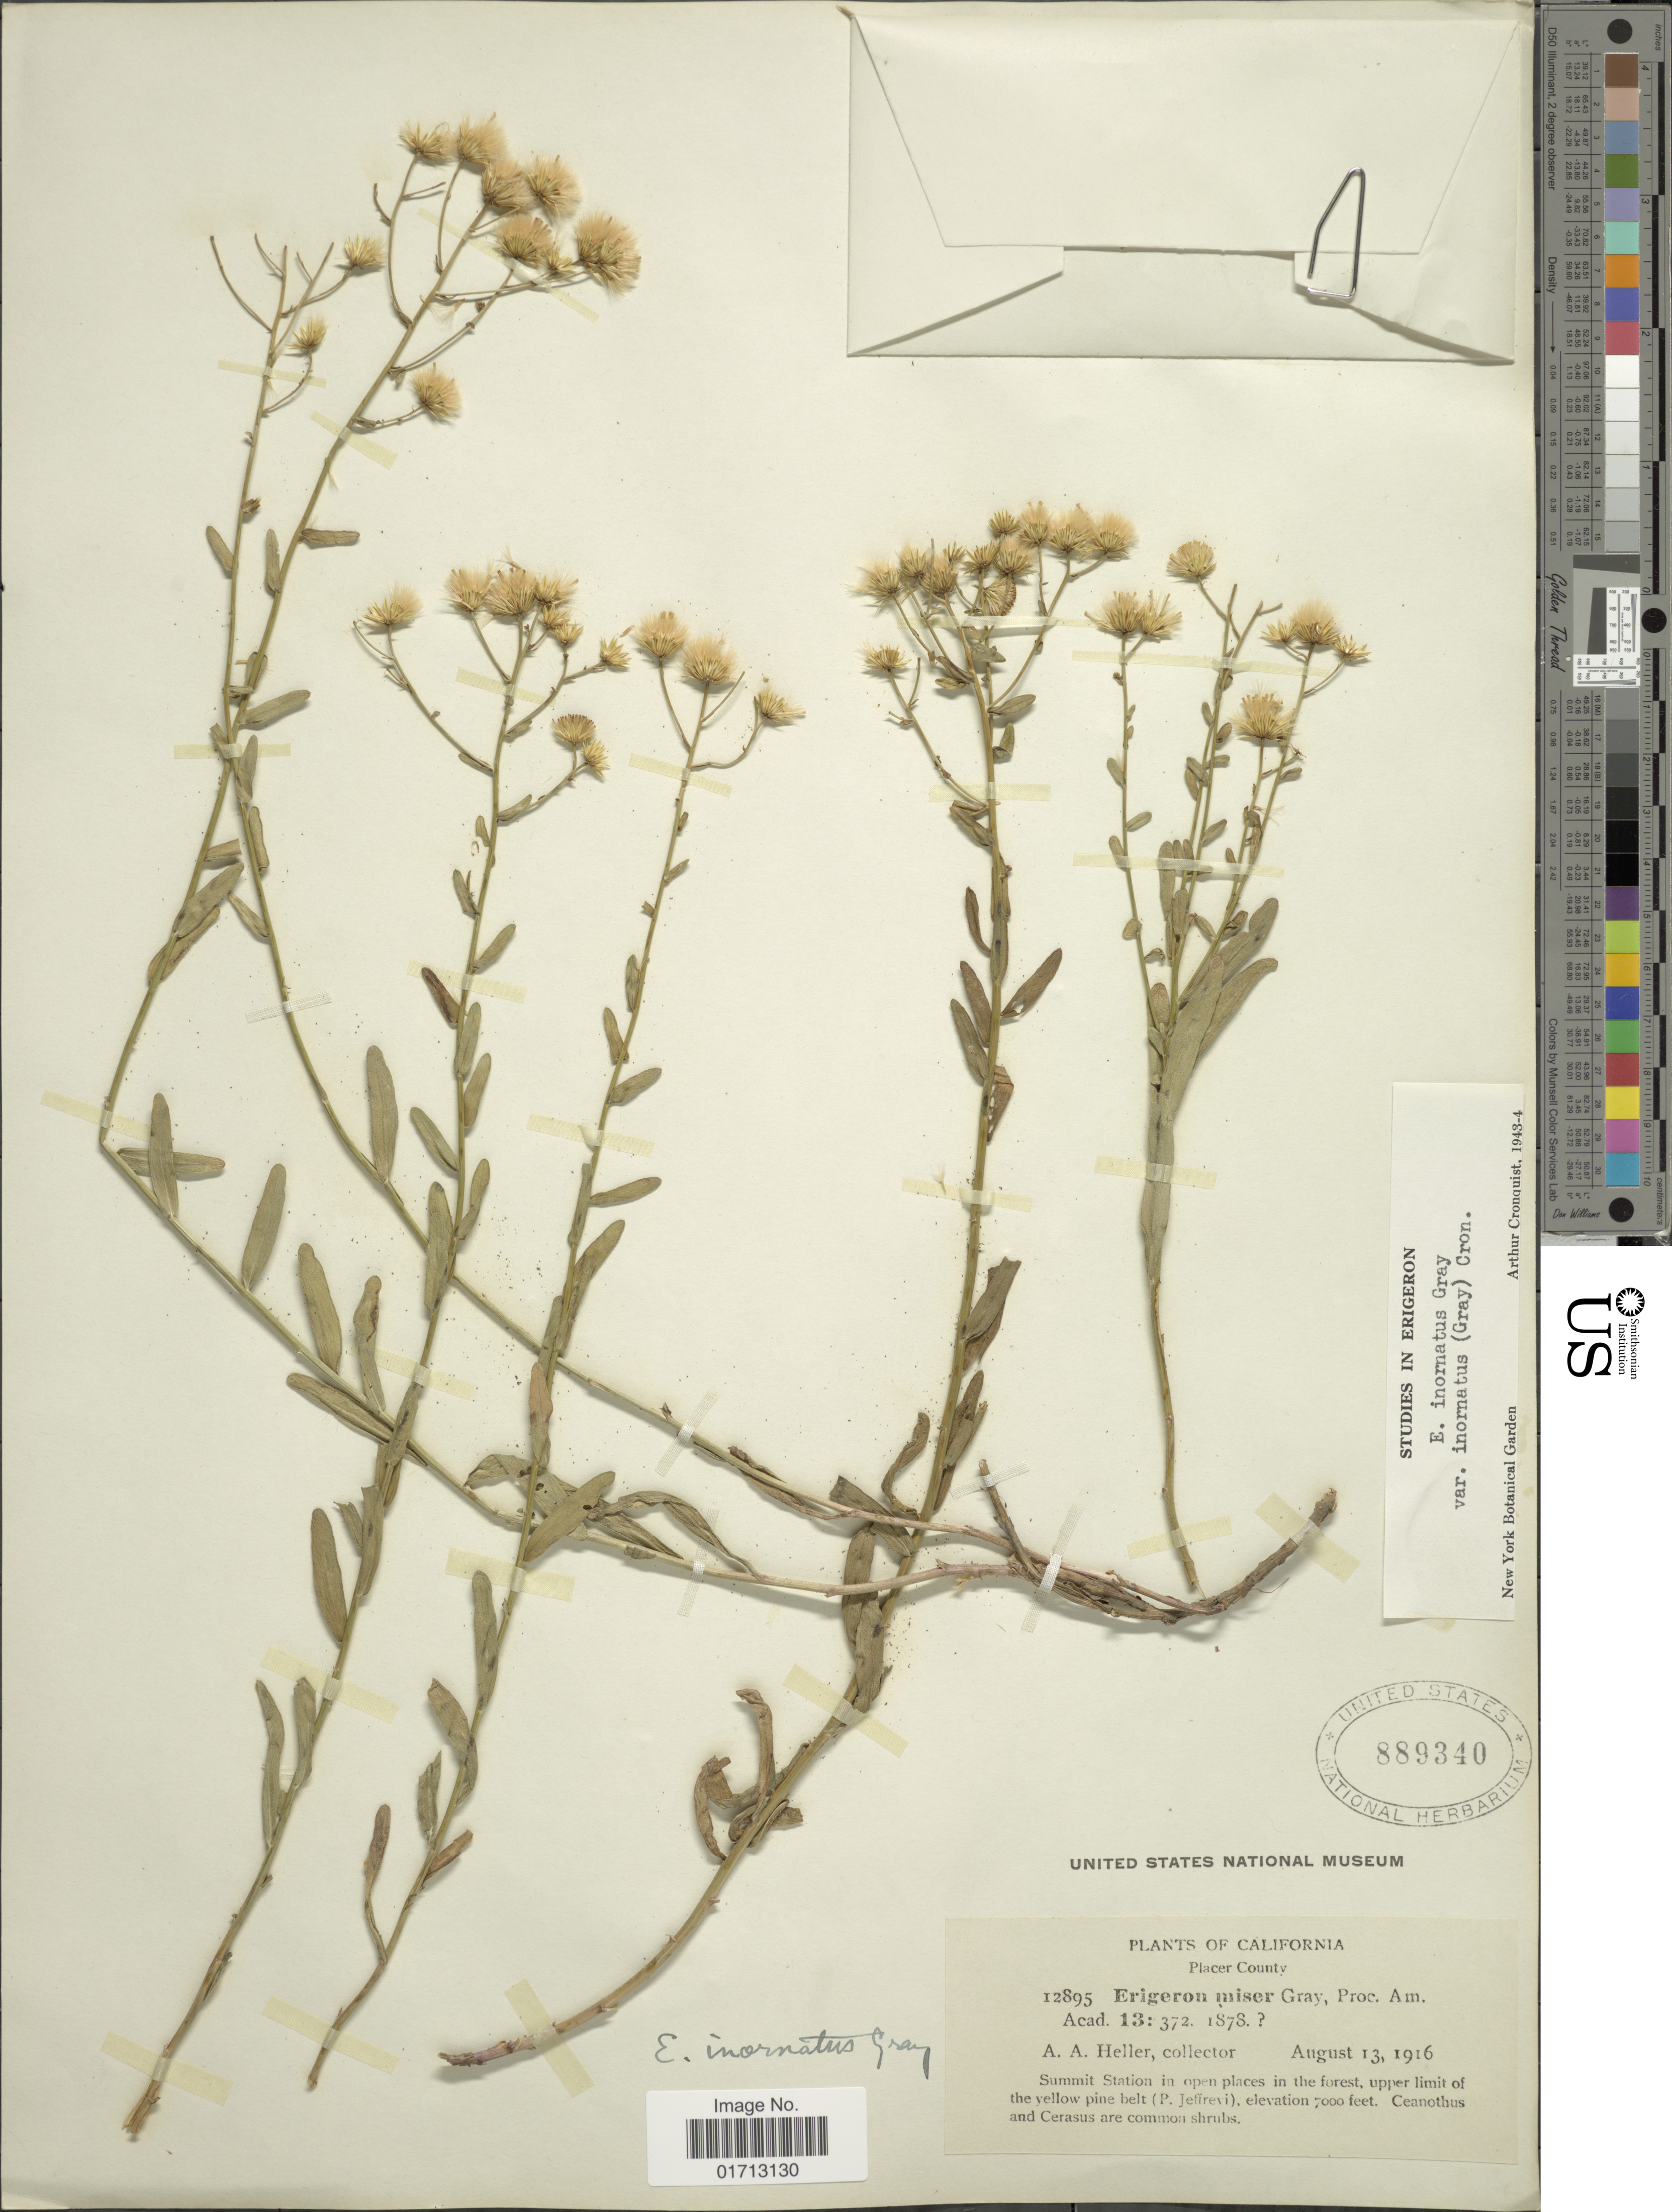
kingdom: Plantae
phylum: Tracheophyta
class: Magnoliopsida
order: Asterales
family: Asteraceae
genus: Erigeron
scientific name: Erigeron inornatus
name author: (A. Gray) A. Gray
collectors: A. A. Heller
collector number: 12895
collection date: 1916-08-13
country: United States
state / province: California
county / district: Placer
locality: Placer County, Summit Station in open places in the foresrt, upper limitof the yellow pine belt (P. Jeffrevi).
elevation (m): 2134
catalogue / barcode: US 889340